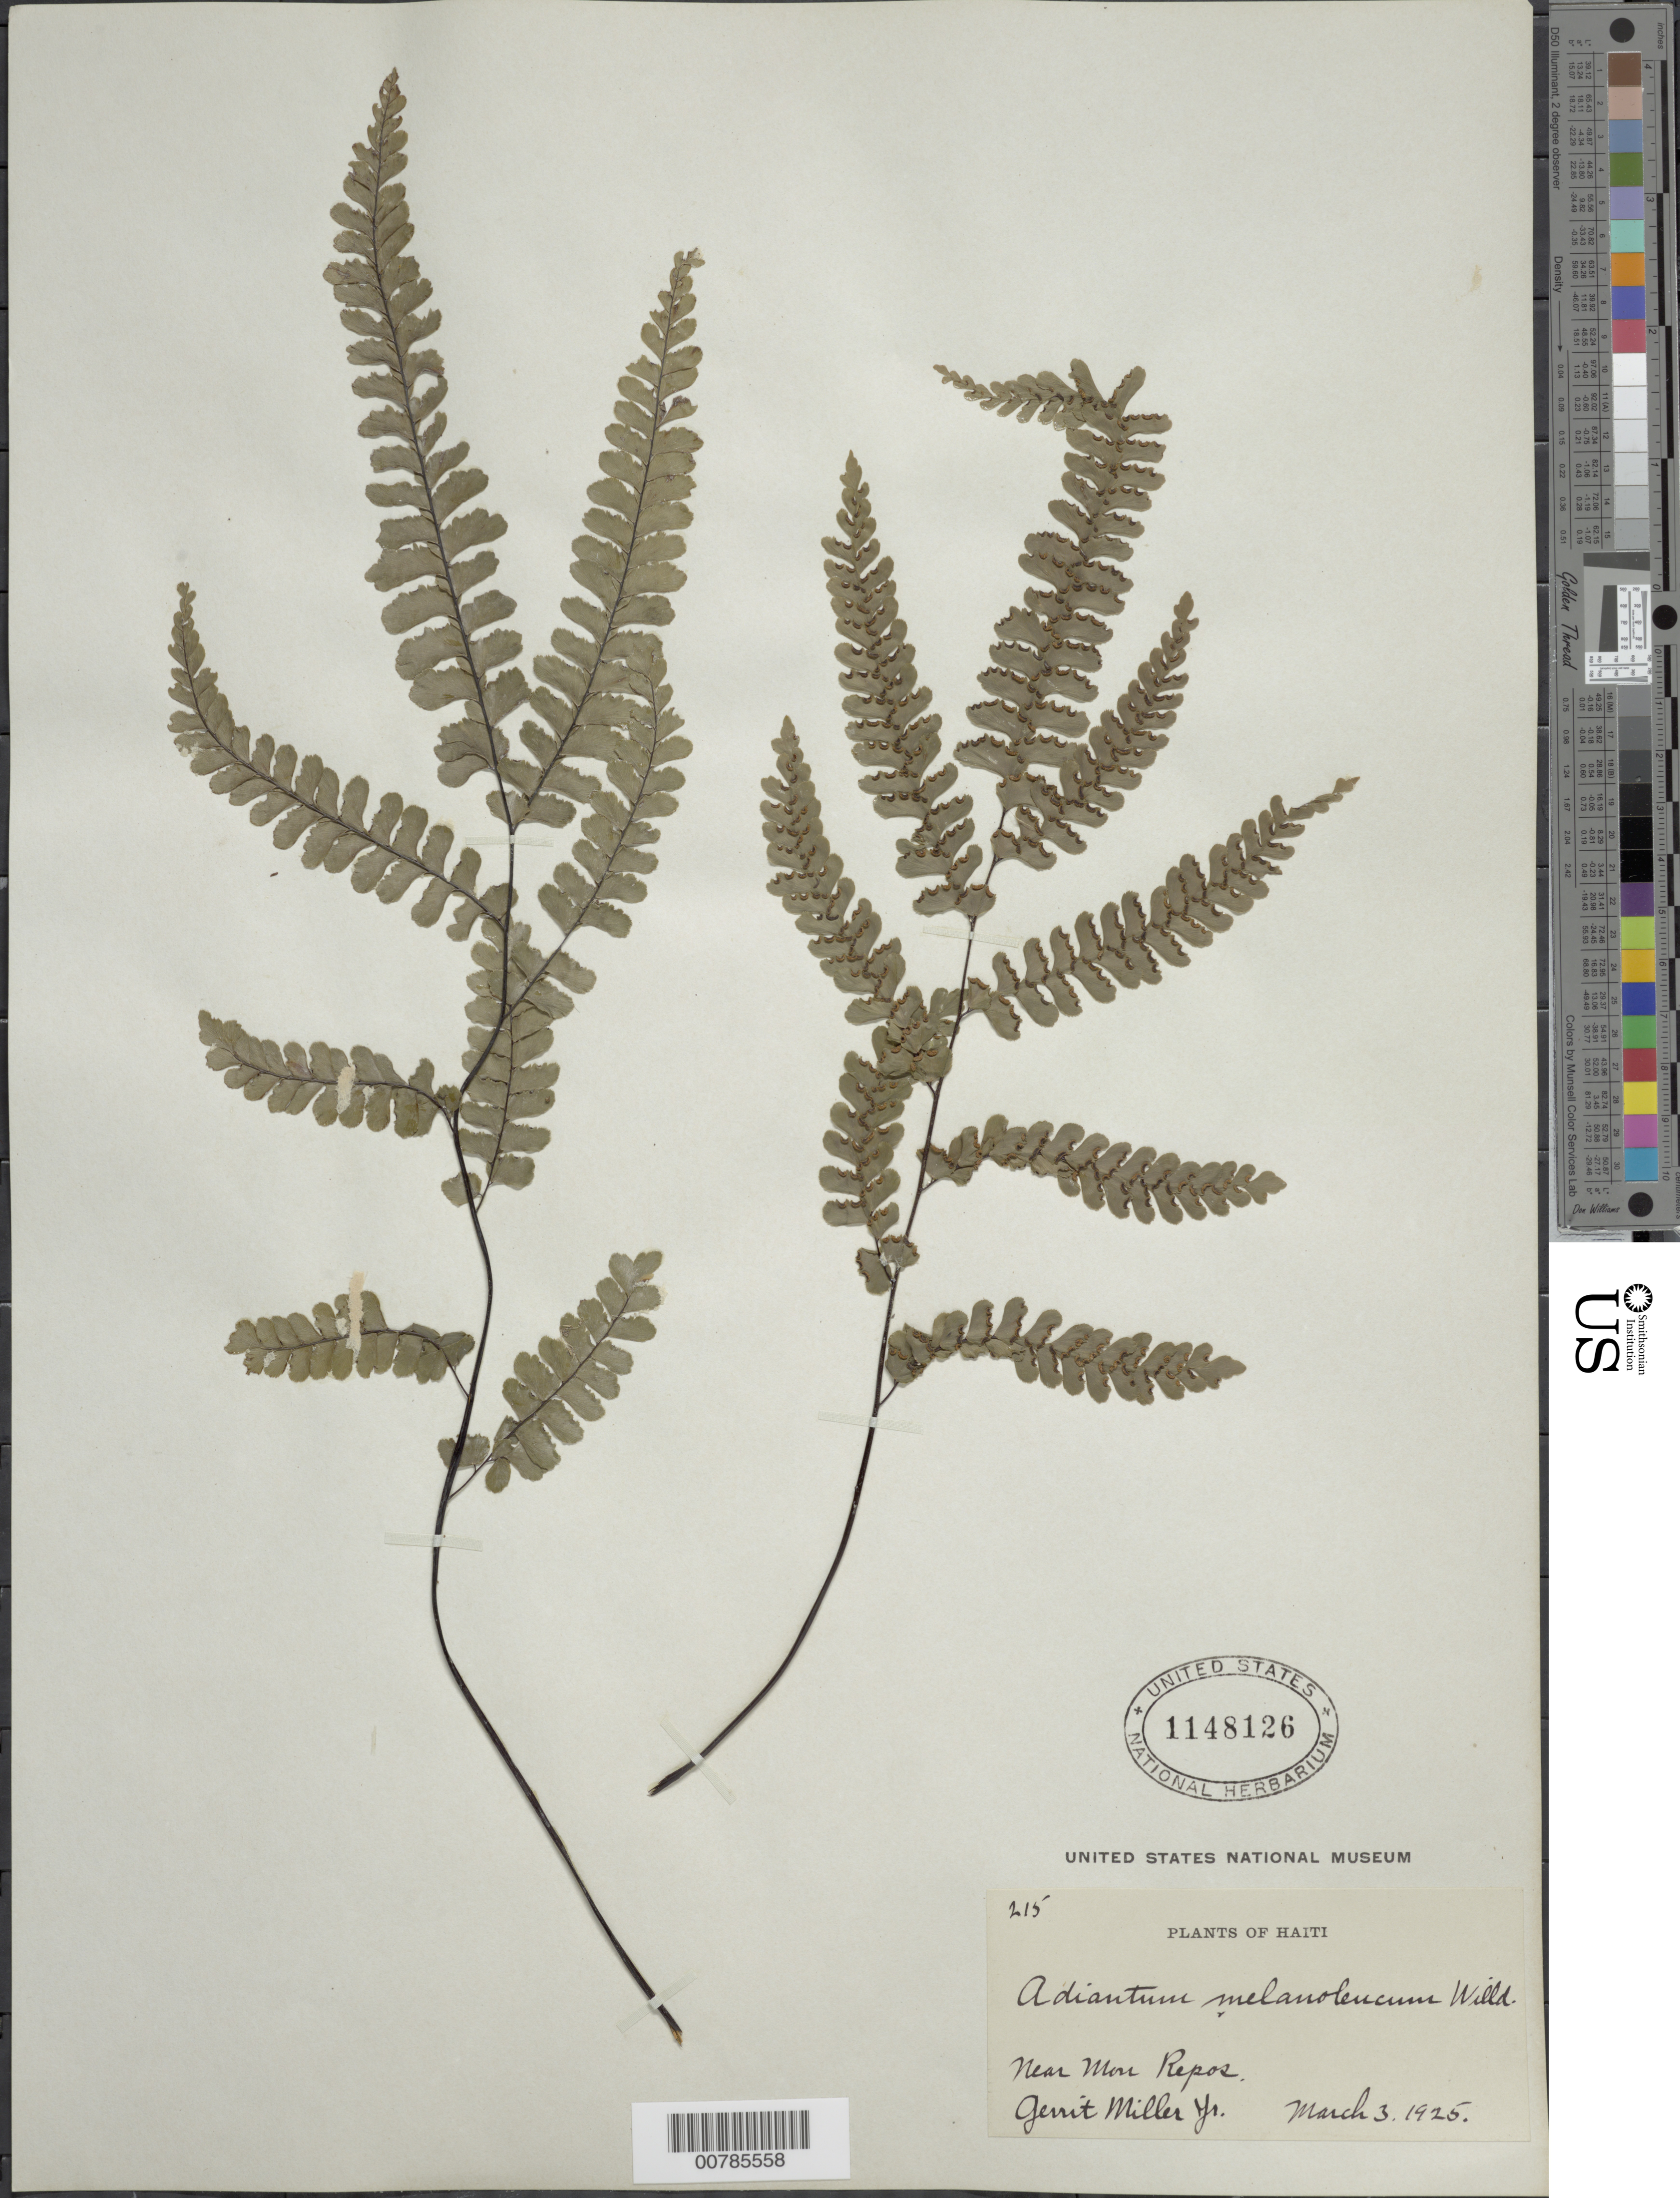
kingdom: Plantae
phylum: Tracheophyta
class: Polypodiopsida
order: Polypodiales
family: Pteridaceae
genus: Adiantum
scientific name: Adiantum melanoleucum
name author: Willd.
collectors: G. S. Miller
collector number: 215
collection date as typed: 03 Mar 1925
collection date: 1925-03-03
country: Haiti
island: Hispaniola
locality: Mon Repos, near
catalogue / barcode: US 1148126